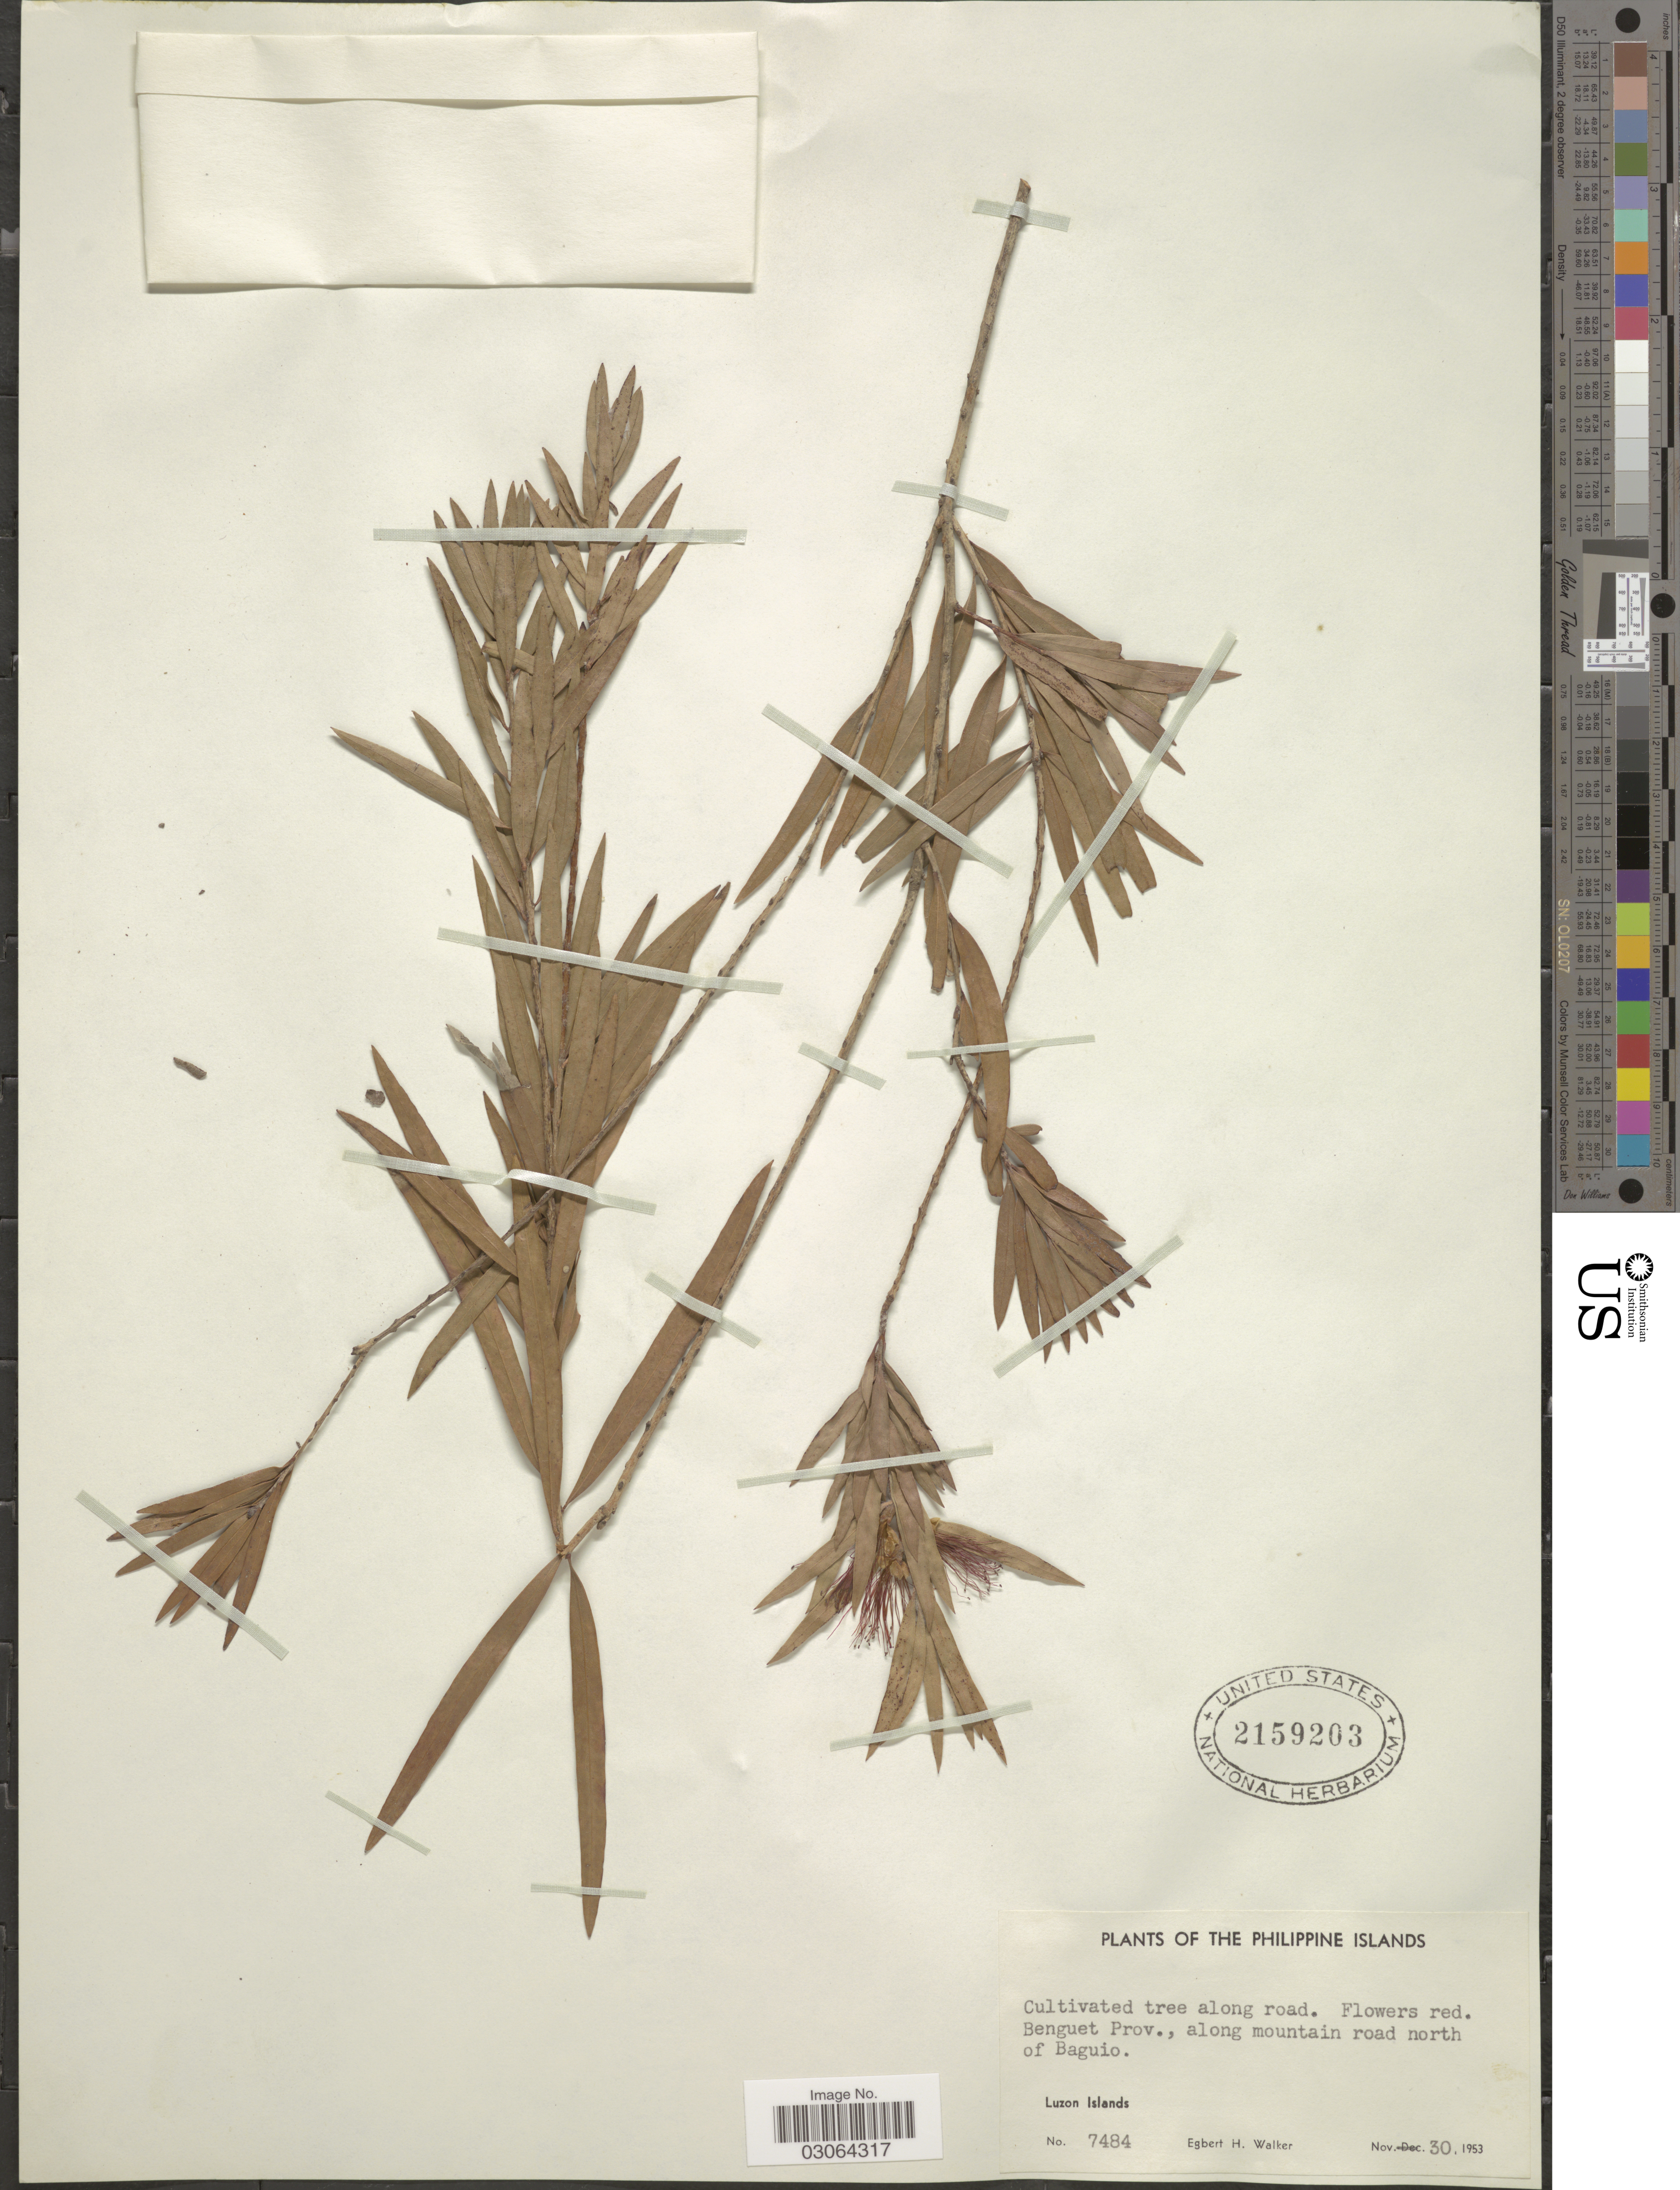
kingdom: Plantae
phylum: Tracheophyta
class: Magnoliopsida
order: Solanales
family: Solanaceae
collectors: E. H. Walker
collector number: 7484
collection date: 1953-11-30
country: Philippines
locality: Benguet Prov., along mountain road north of Baguio, Luzon Islands.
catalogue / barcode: US 2159203